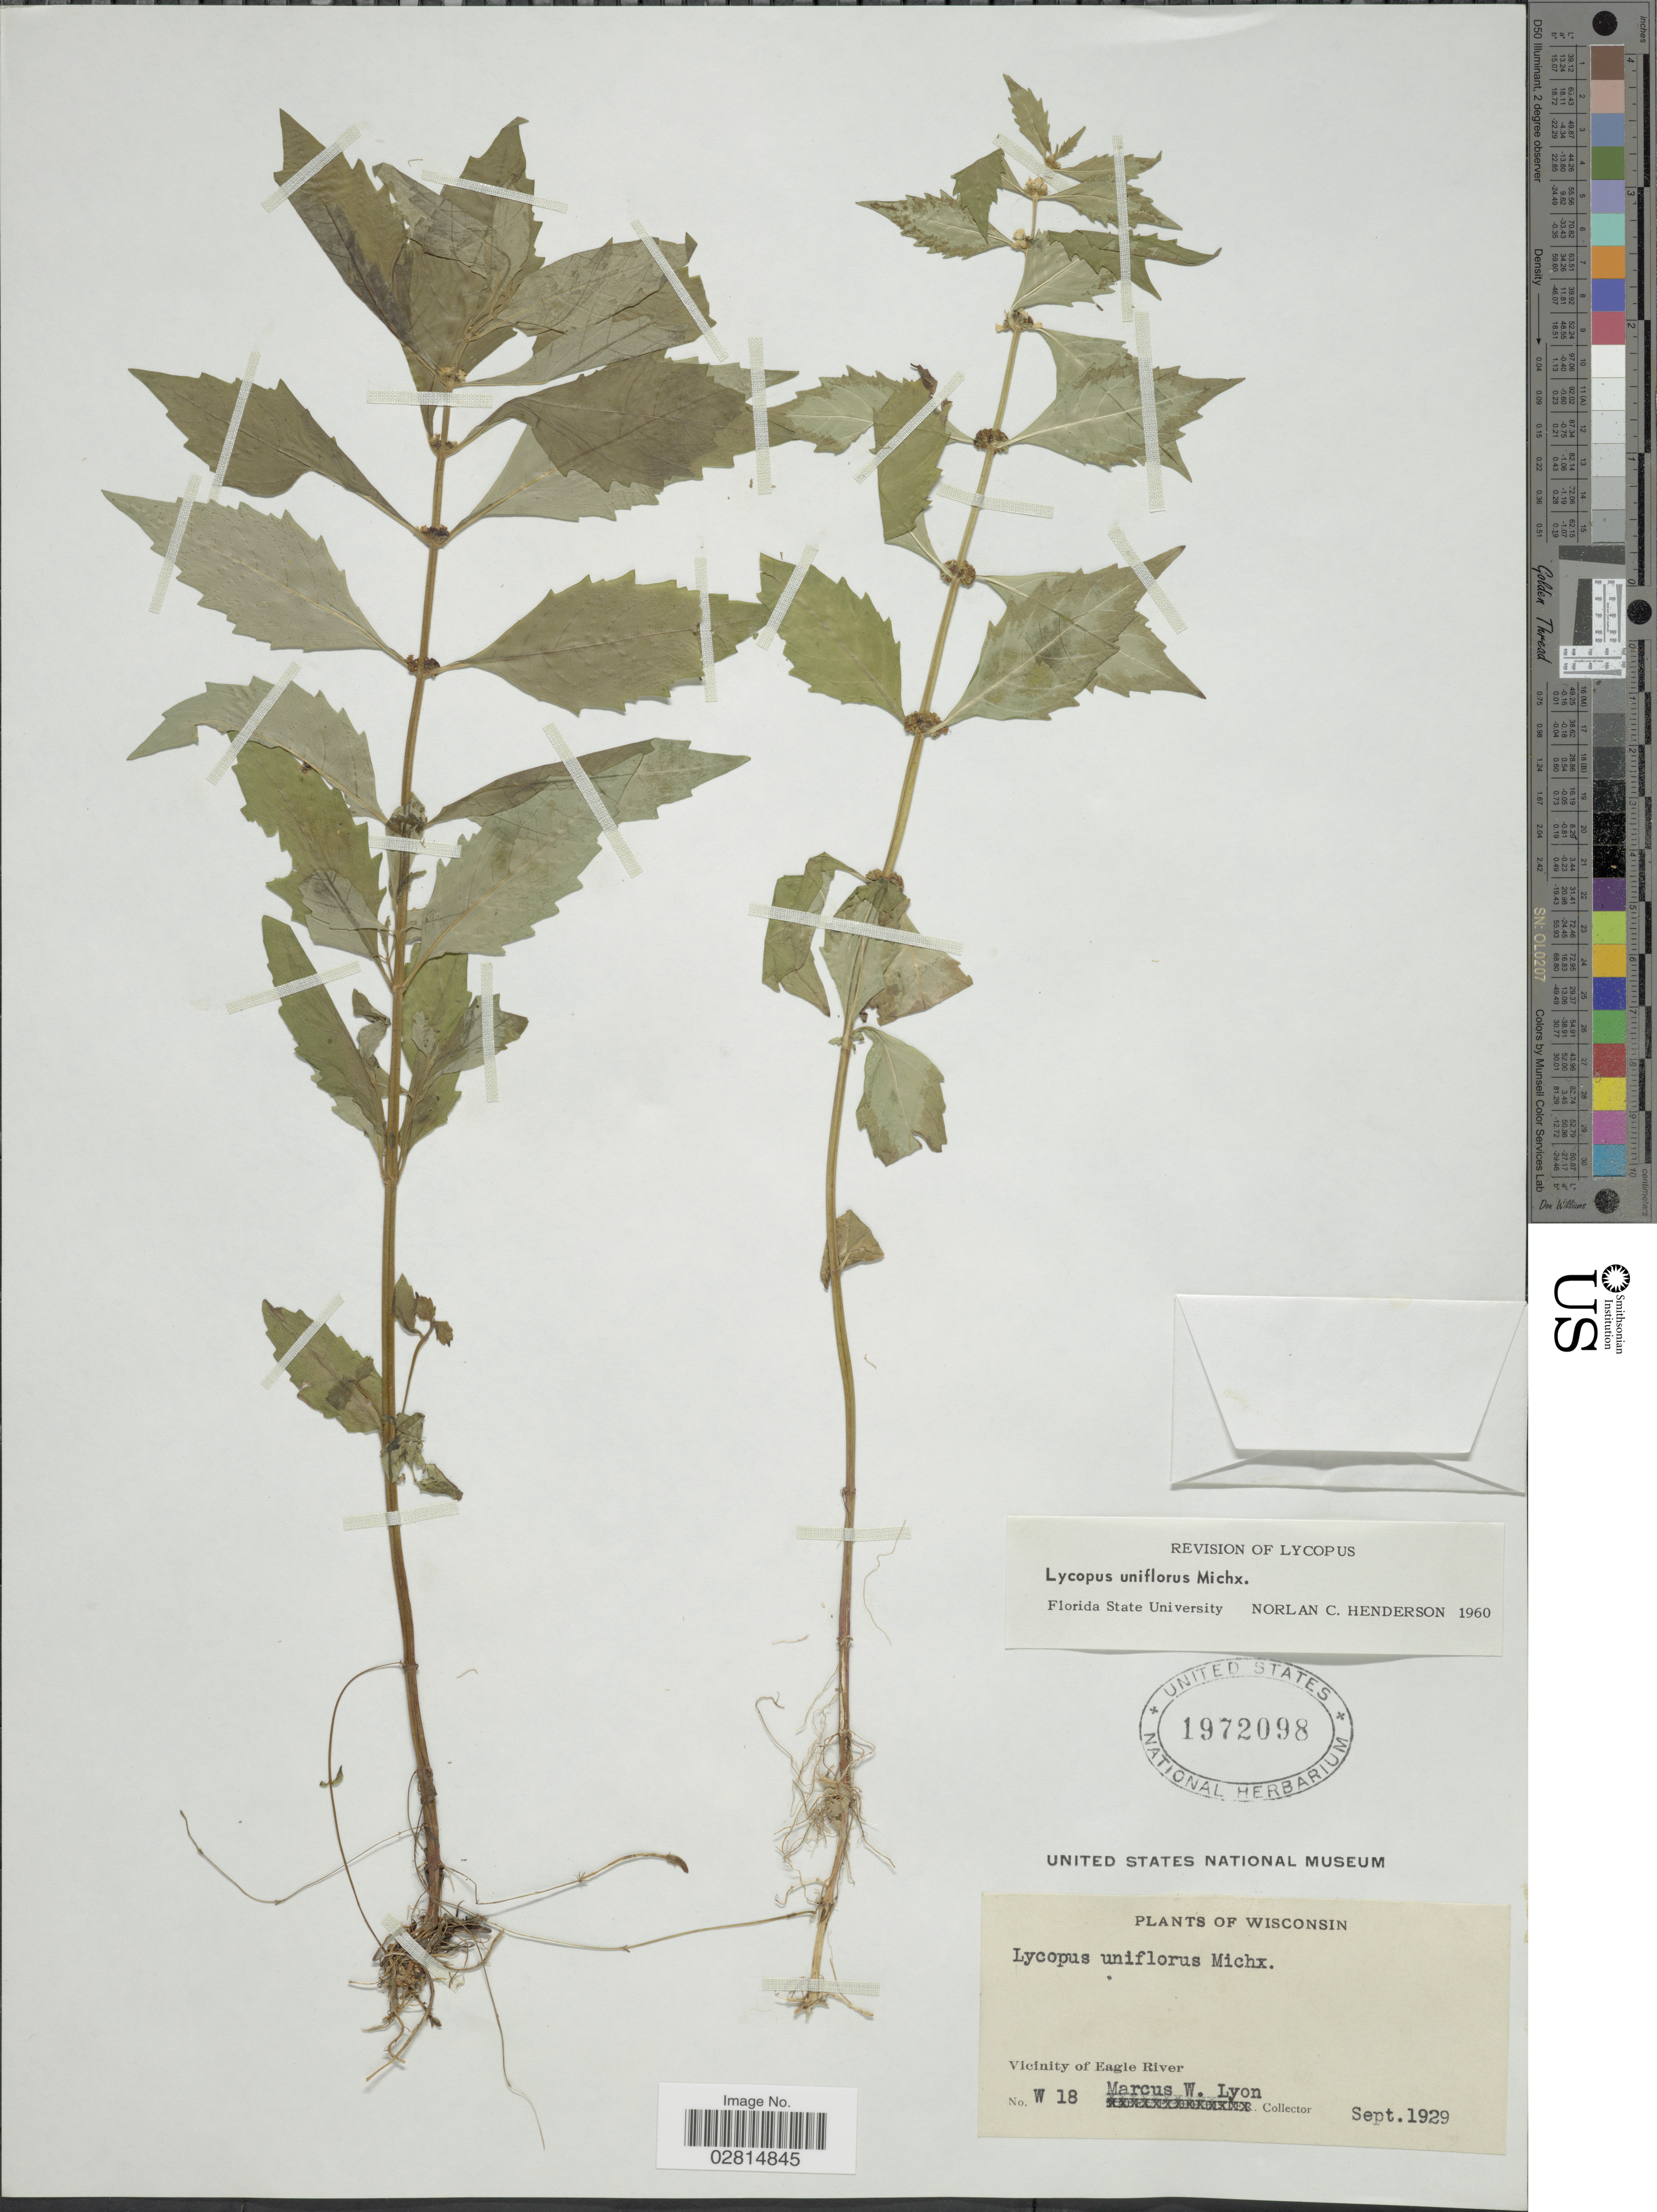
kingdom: Plantae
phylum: Tracheophyta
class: Magnoliopsida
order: Lamiales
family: Lamiaceae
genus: Lycopus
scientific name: Lycopus uniflorus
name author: Michx.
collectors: M. W. Lyon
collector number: W18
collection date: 1929-09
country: United States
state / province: Wisconsin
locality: Vicinity of Eagle River.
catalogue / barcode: US 1972098